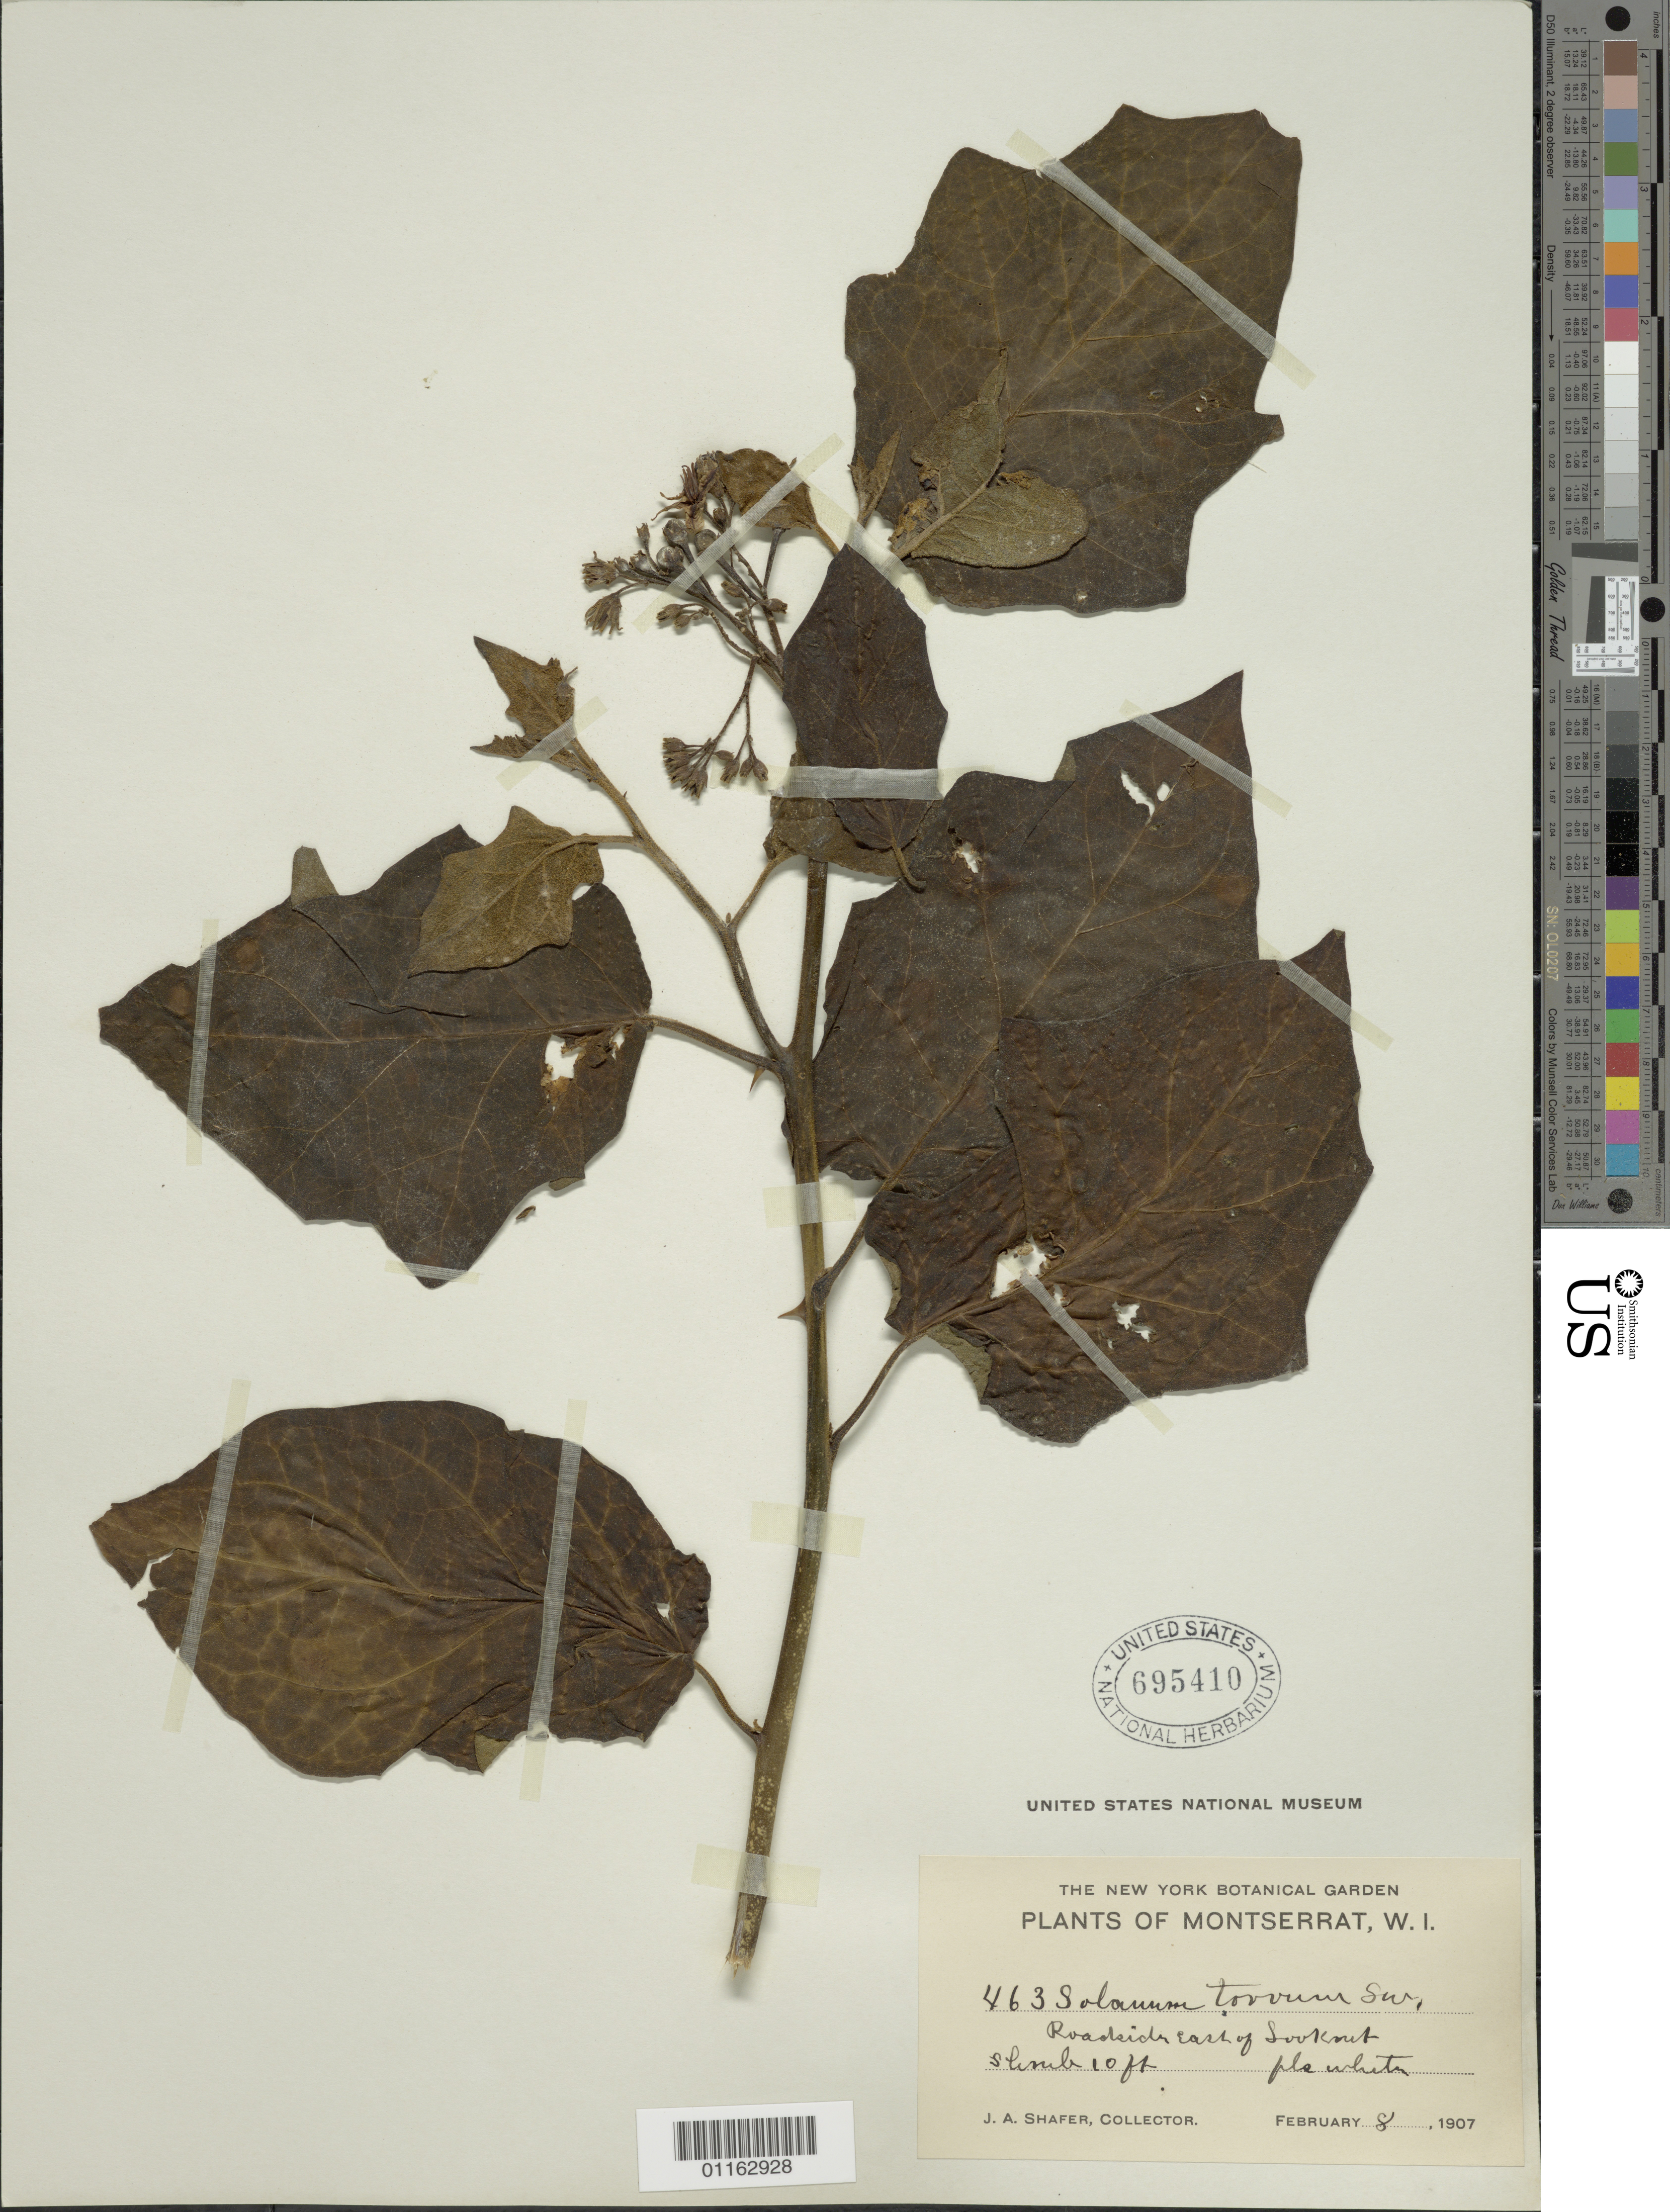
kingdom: Plantae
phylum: Tracheophyta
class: Magnoliopsida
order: Solanales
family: Solanaceae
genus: Solanum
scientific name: Solanum torvum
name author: Sw.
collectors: J. A. Shafer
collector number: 463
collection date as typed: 08 Feb 1907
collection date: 1907-02-08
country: Montserrat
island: Montserrat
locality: Roadside E of Sookout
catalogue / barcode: US 695410